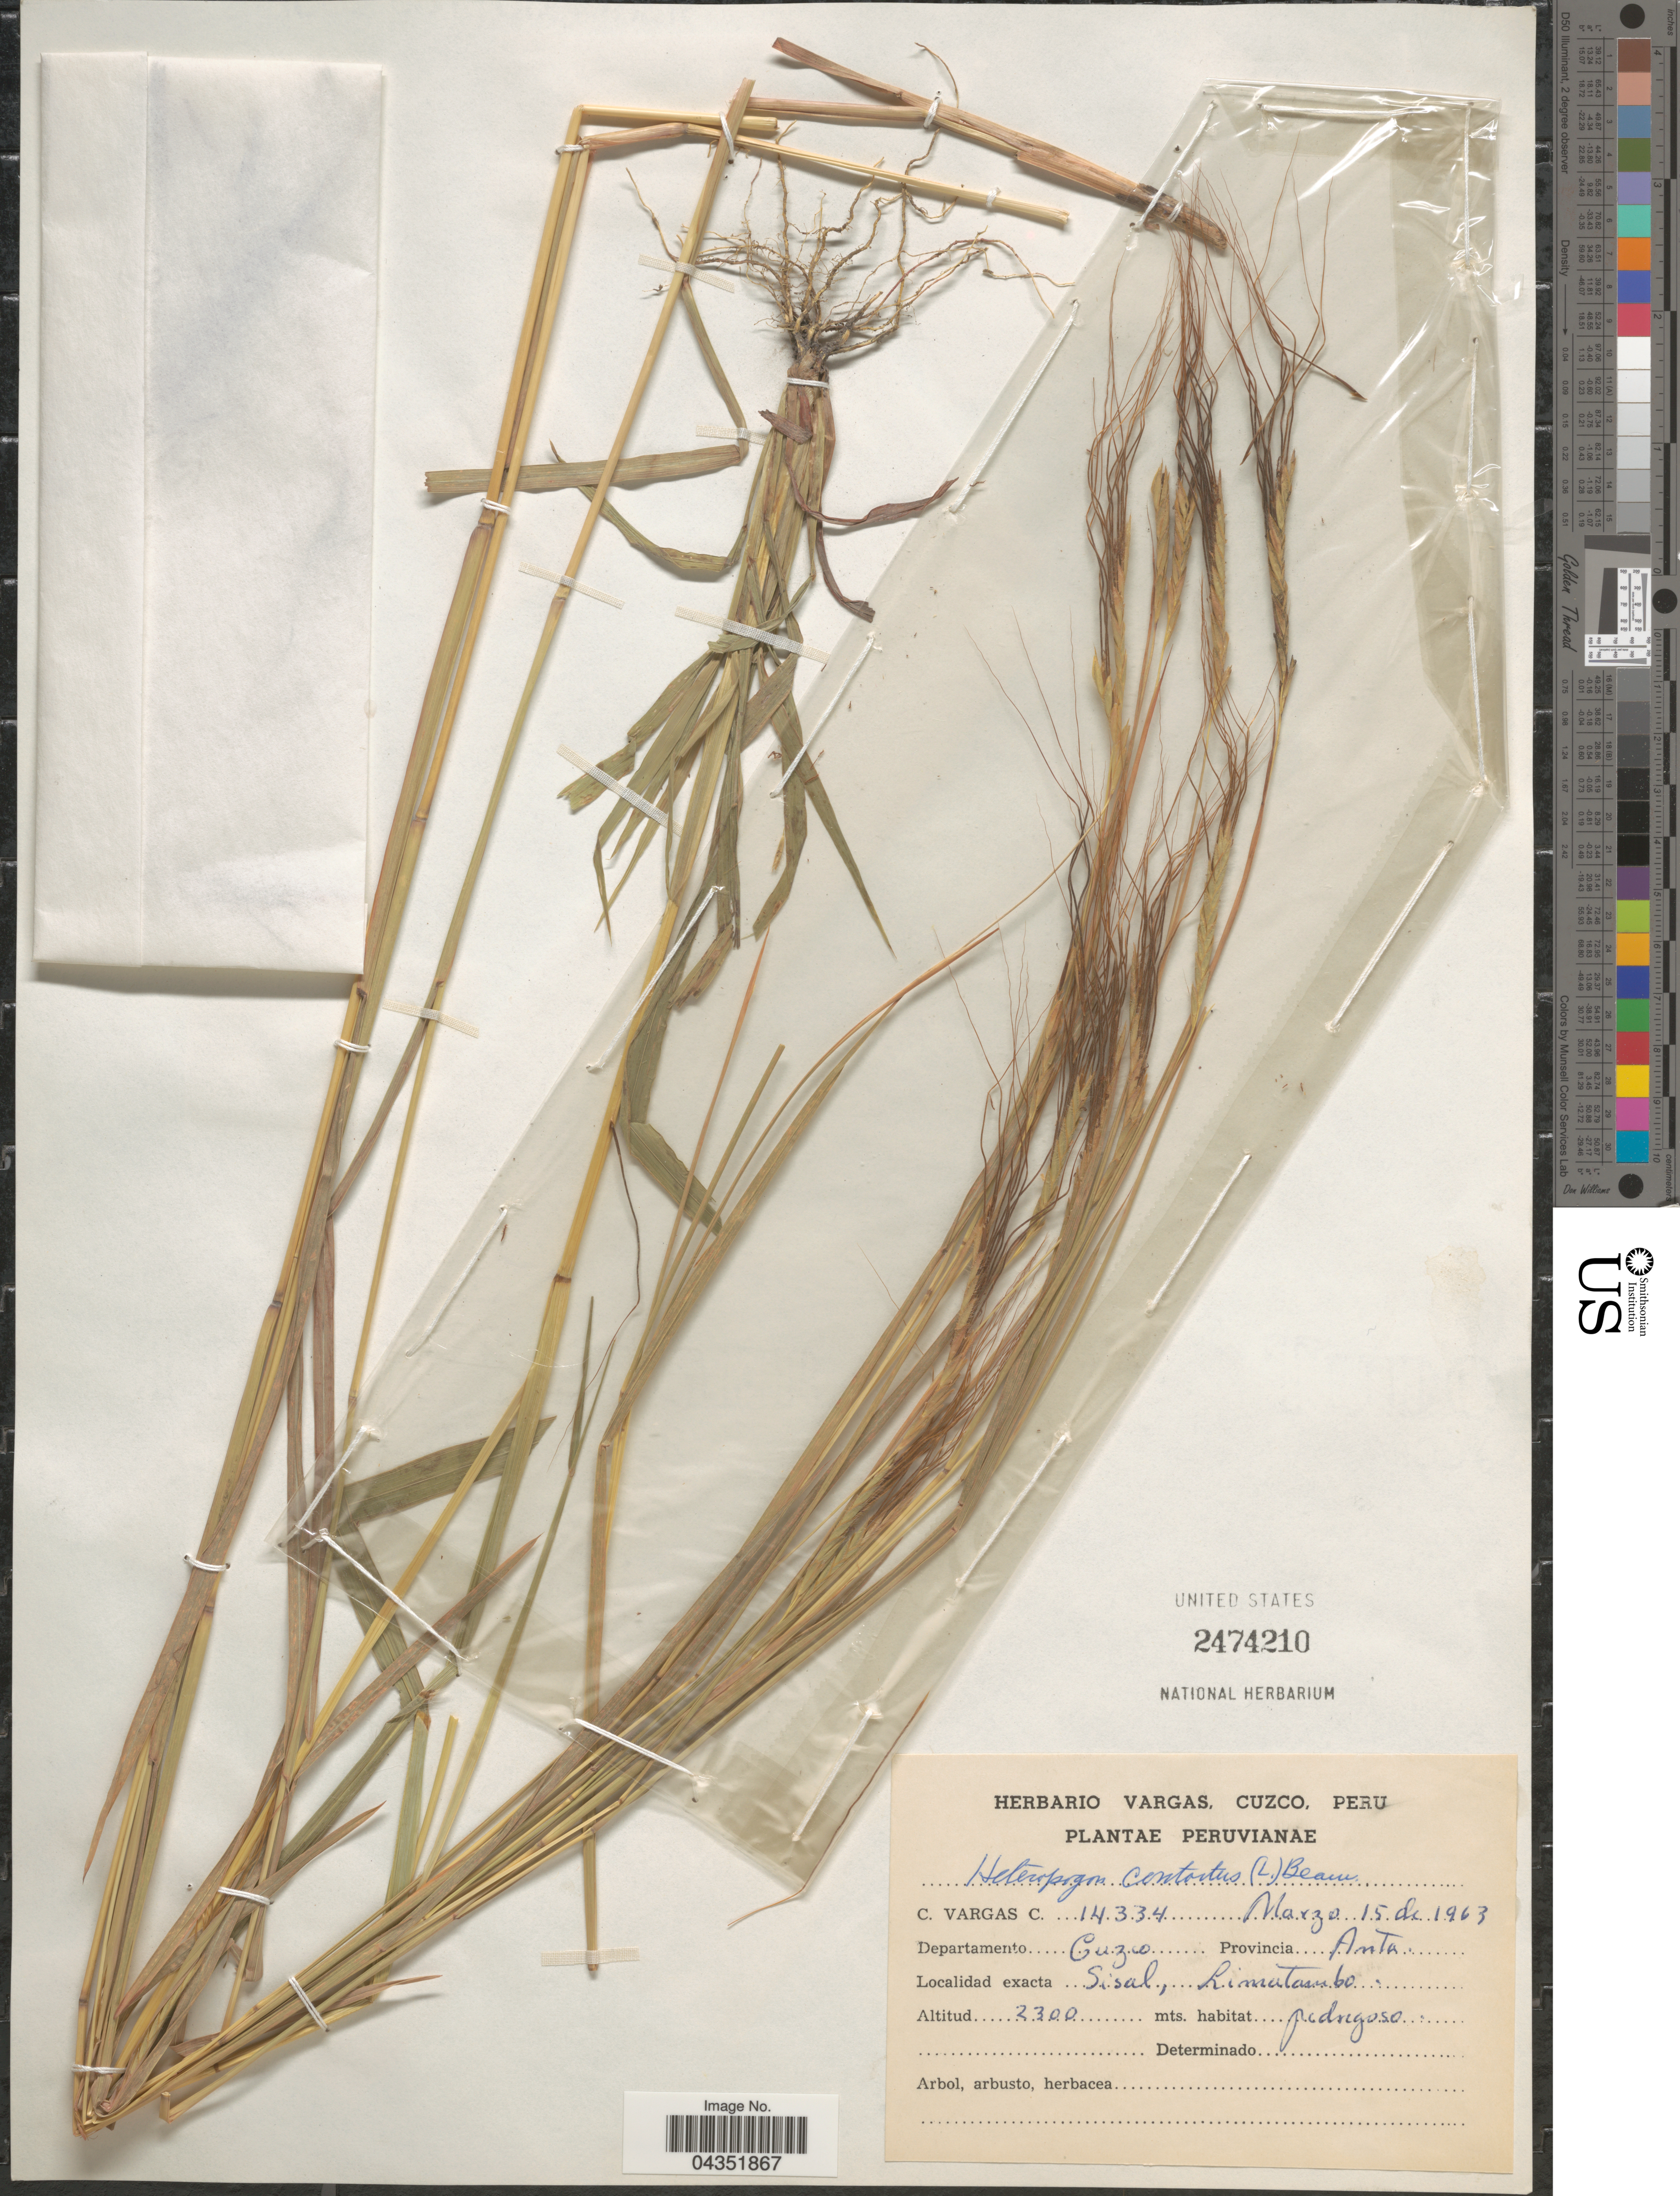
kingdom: Plantae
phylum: Tracheophyta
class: Liliopsida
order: Poales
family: Poaceae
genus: Heteropogon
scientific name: Heteropogon contortus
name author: (L.) P. Beauv. ex Roem. & Schult.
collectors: C. Vargas Calderón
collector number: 14334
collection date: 1963-03-15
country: Peru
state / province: Cusco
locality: Peruvianae. Departamento Cuzco. Provincia Anta. Sisal, Limatambo.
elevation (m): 2300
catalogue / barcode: US 2474210